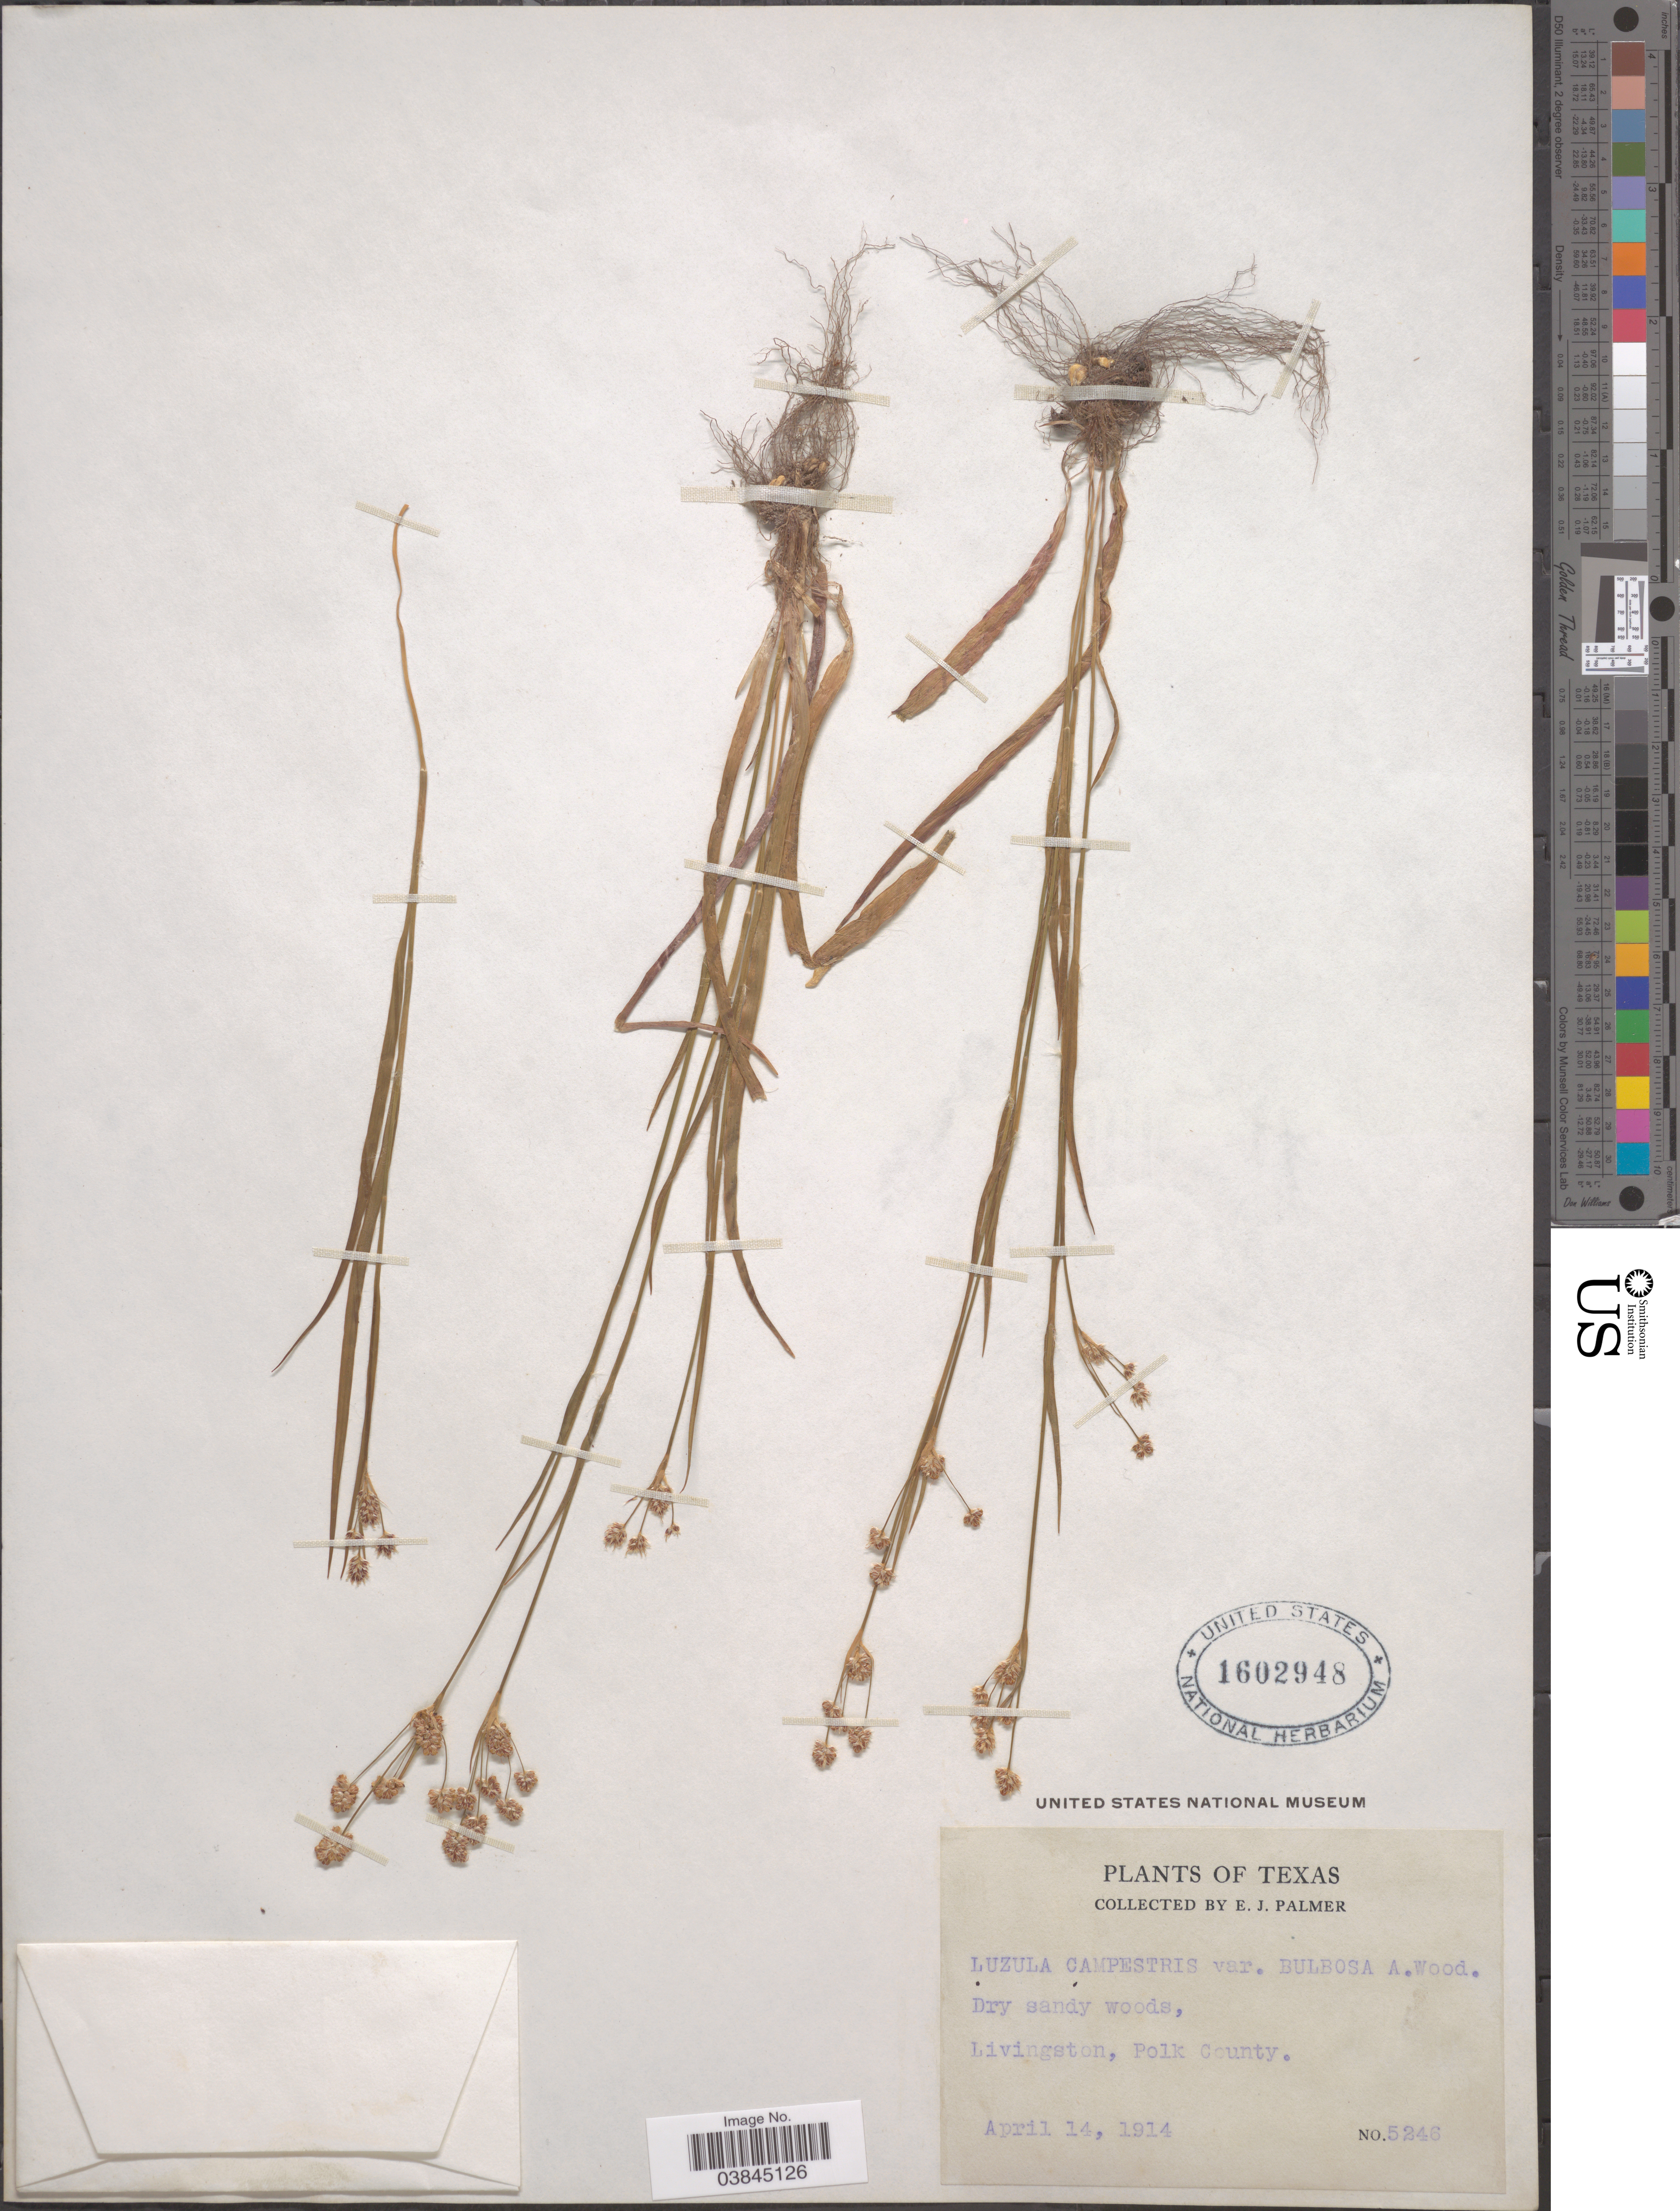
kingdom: Plantae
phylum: Tracheophyta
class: Liliopsida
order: Poales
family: Juncaceae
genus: Luzula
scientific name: Luzula bulbosa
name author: (Alph. Wood) Smyth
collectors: E. J. Palmer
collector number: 5246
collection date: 1914-04-14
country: United States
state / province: Texas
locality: Livingston, Polk County.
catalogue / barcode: US 1602948